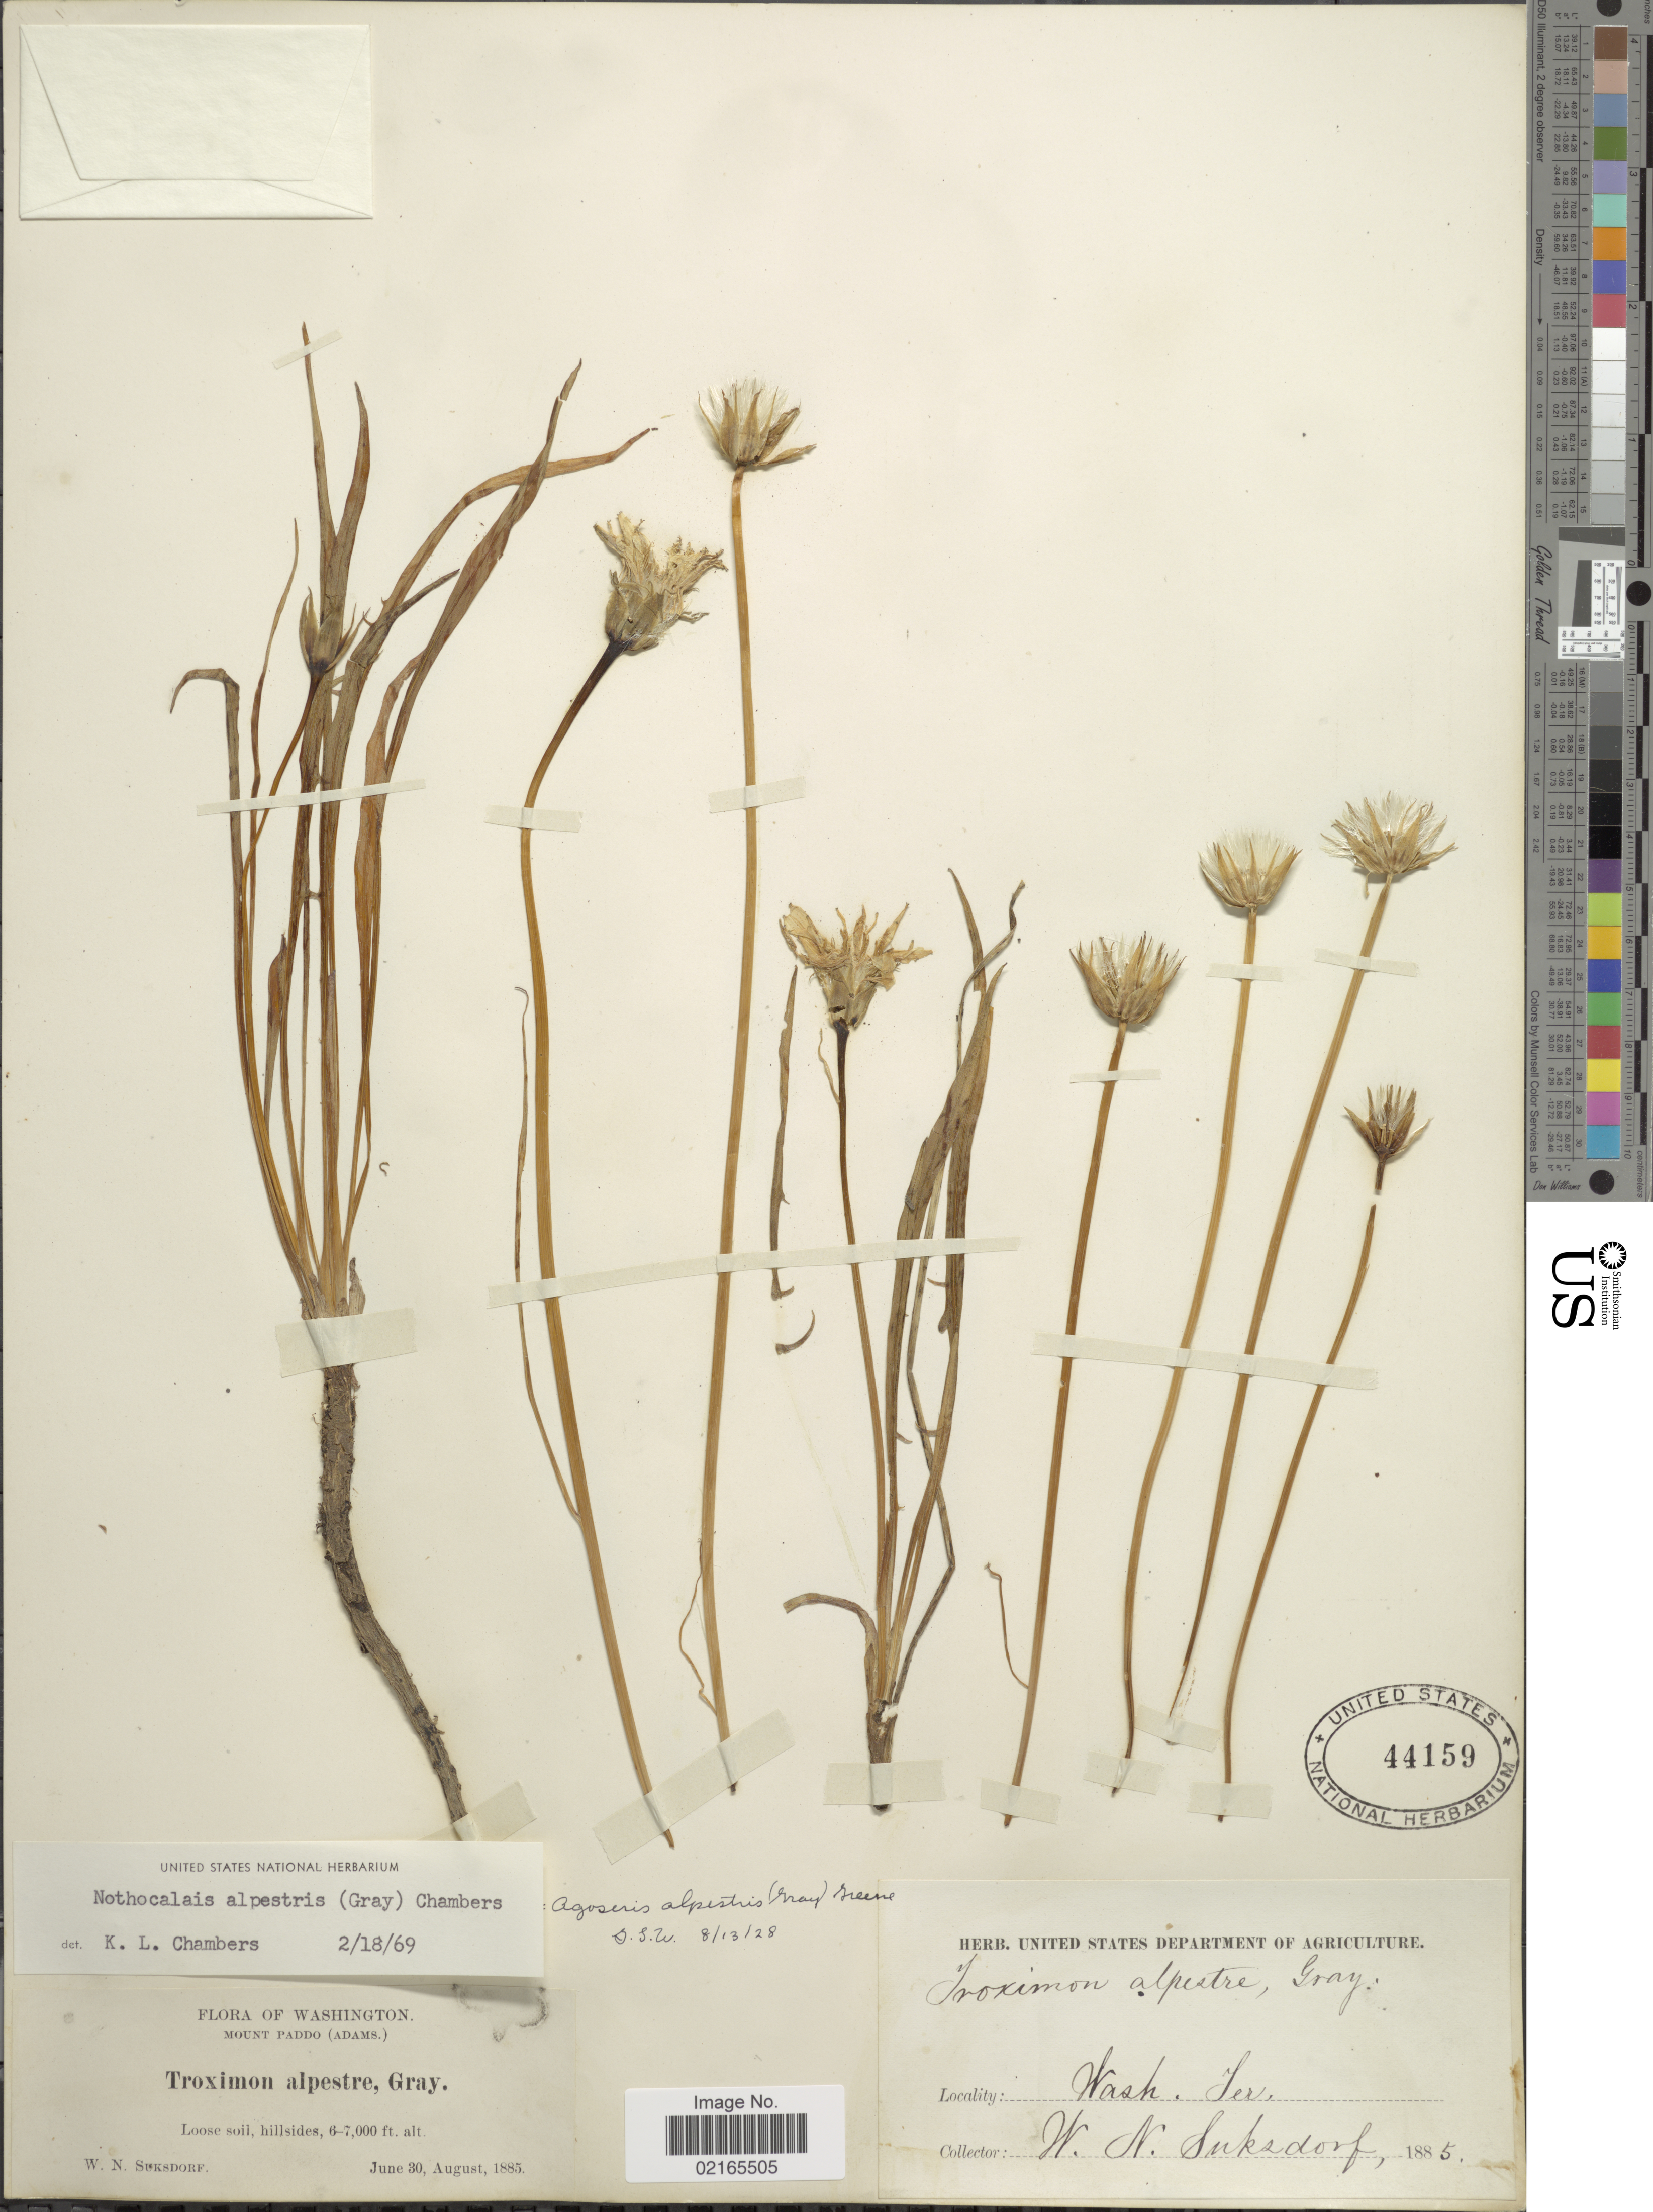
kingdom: Plantae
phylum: Tracheophyta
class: Magnoliopsida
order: Asterales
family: Asteraceae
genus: Nothocalais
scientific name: Nothocalais alpestris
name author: (A. Gray) K.L. Chambers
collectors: W. N. Suksdorf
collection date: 1885-06-30/1885-08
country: United States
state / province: Washington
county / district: Skamania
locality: Mount Paddo (Adams), loose soil, hillsides. Wash Terr.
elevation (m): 1829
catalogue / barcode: US 44159